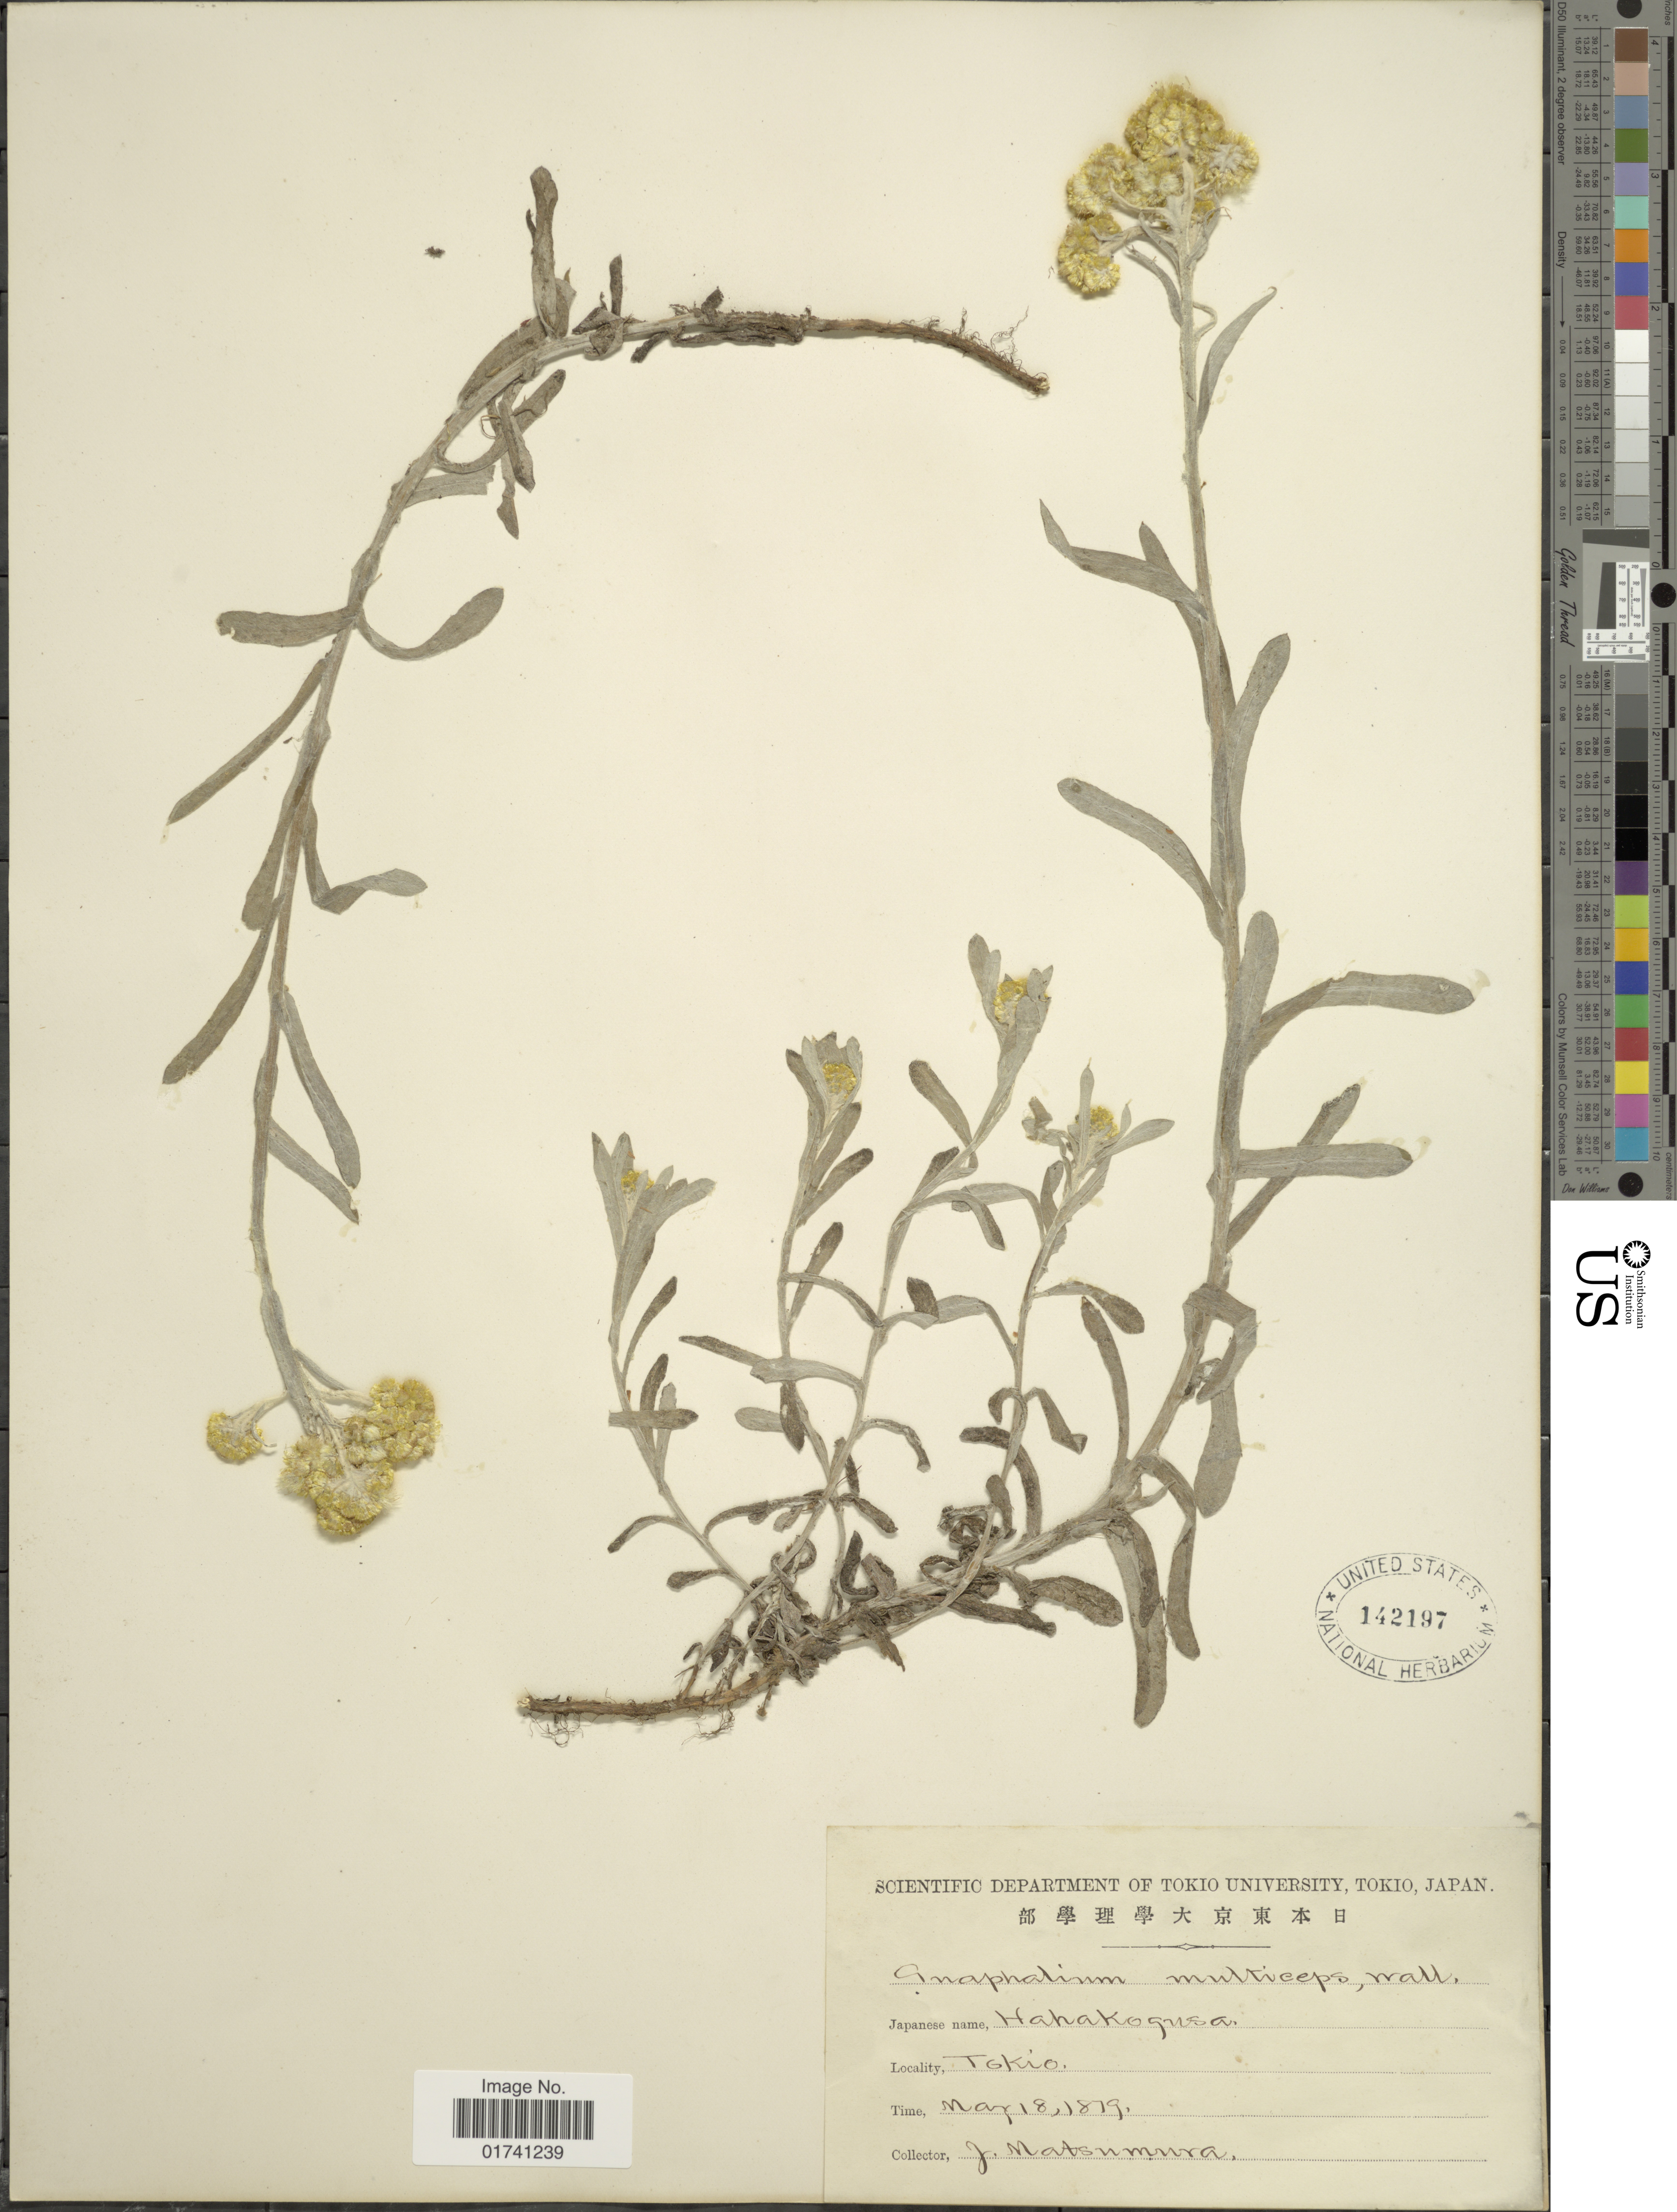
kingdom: Plantae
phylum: Tracheophyta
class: Magnoliopsida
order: Asterales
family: Asteraceae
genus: Laphangium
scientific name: Laphangium affine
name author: (D. Don) Tzvelev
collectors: J. Matsumura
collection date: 1819-05-18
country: Japan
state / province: Tokyo, Federal City of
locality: Tokio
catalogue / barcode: US 142197